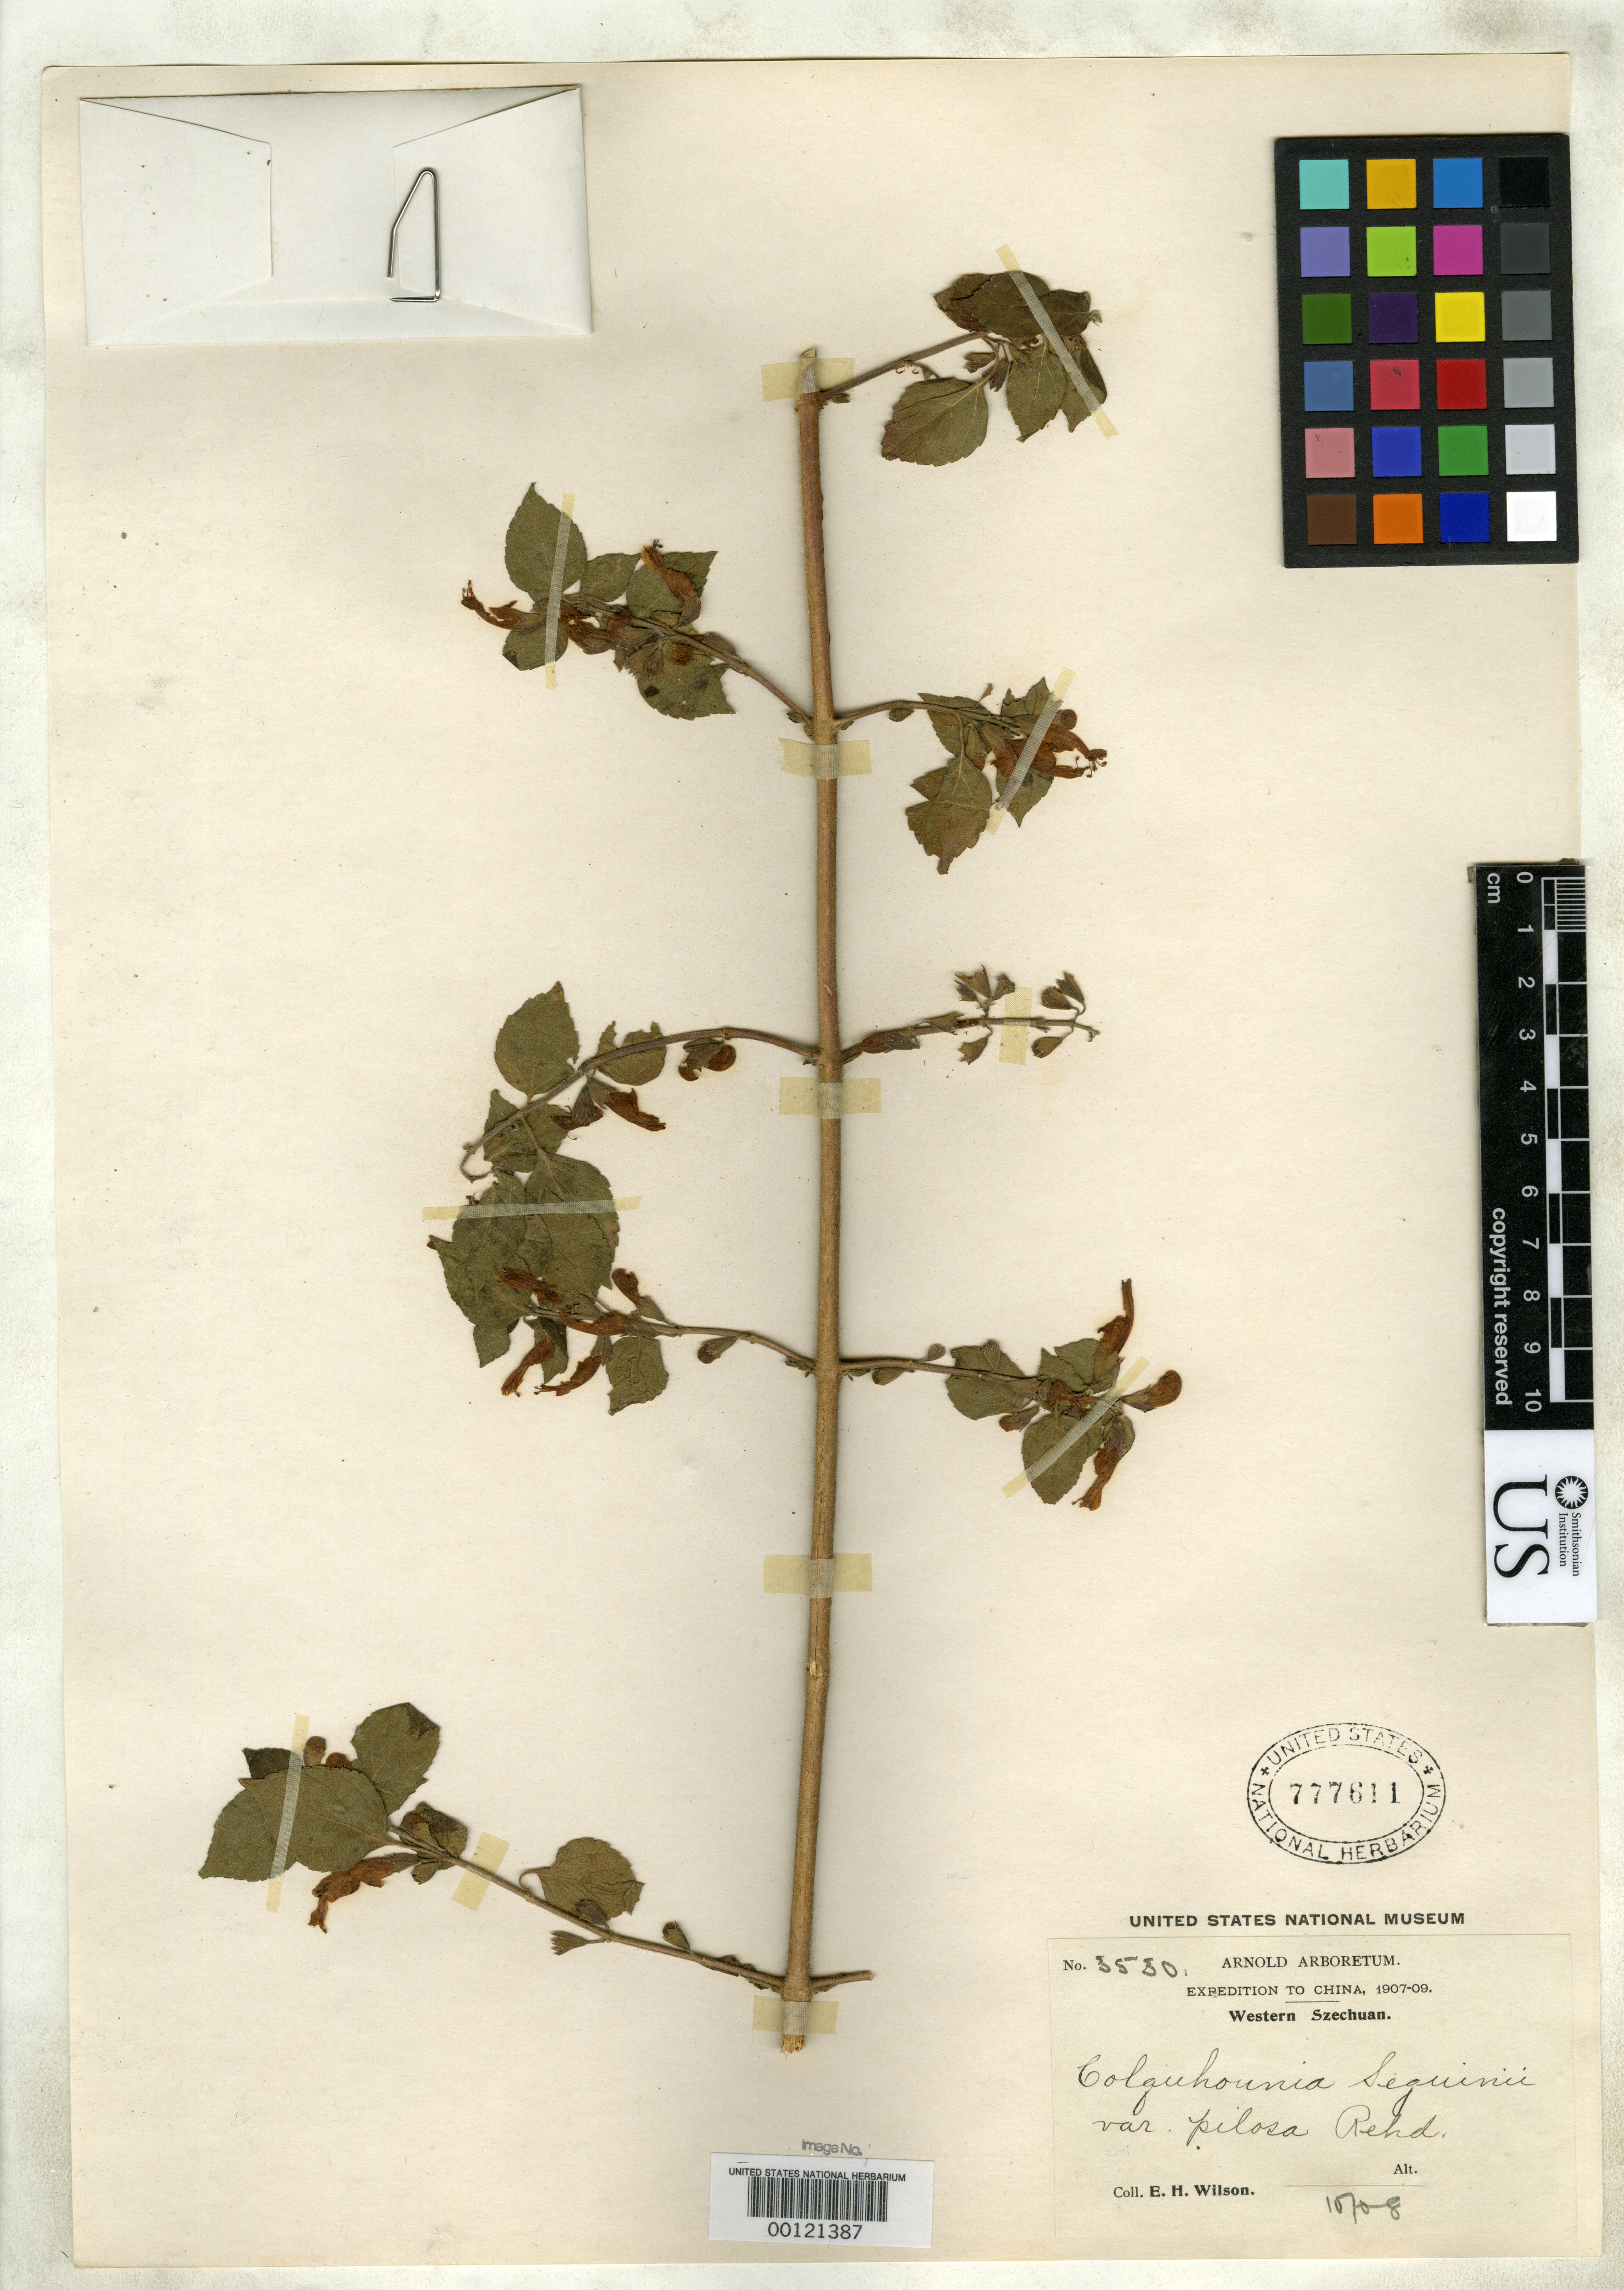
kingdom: Plantae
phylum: Tracheophyta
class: Magnoliopsida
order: Lamiales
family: Lamiaceae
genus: Colquhounia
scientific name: Colquhounia seguinii var. pilosa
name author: Rehder in Sarg.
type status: Isotype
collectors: E. H. Wilson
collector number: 3530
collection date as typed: Oct 1908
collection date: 1908-10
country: China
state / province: Sichuan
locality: Wa-shan.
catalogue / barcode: US 777611